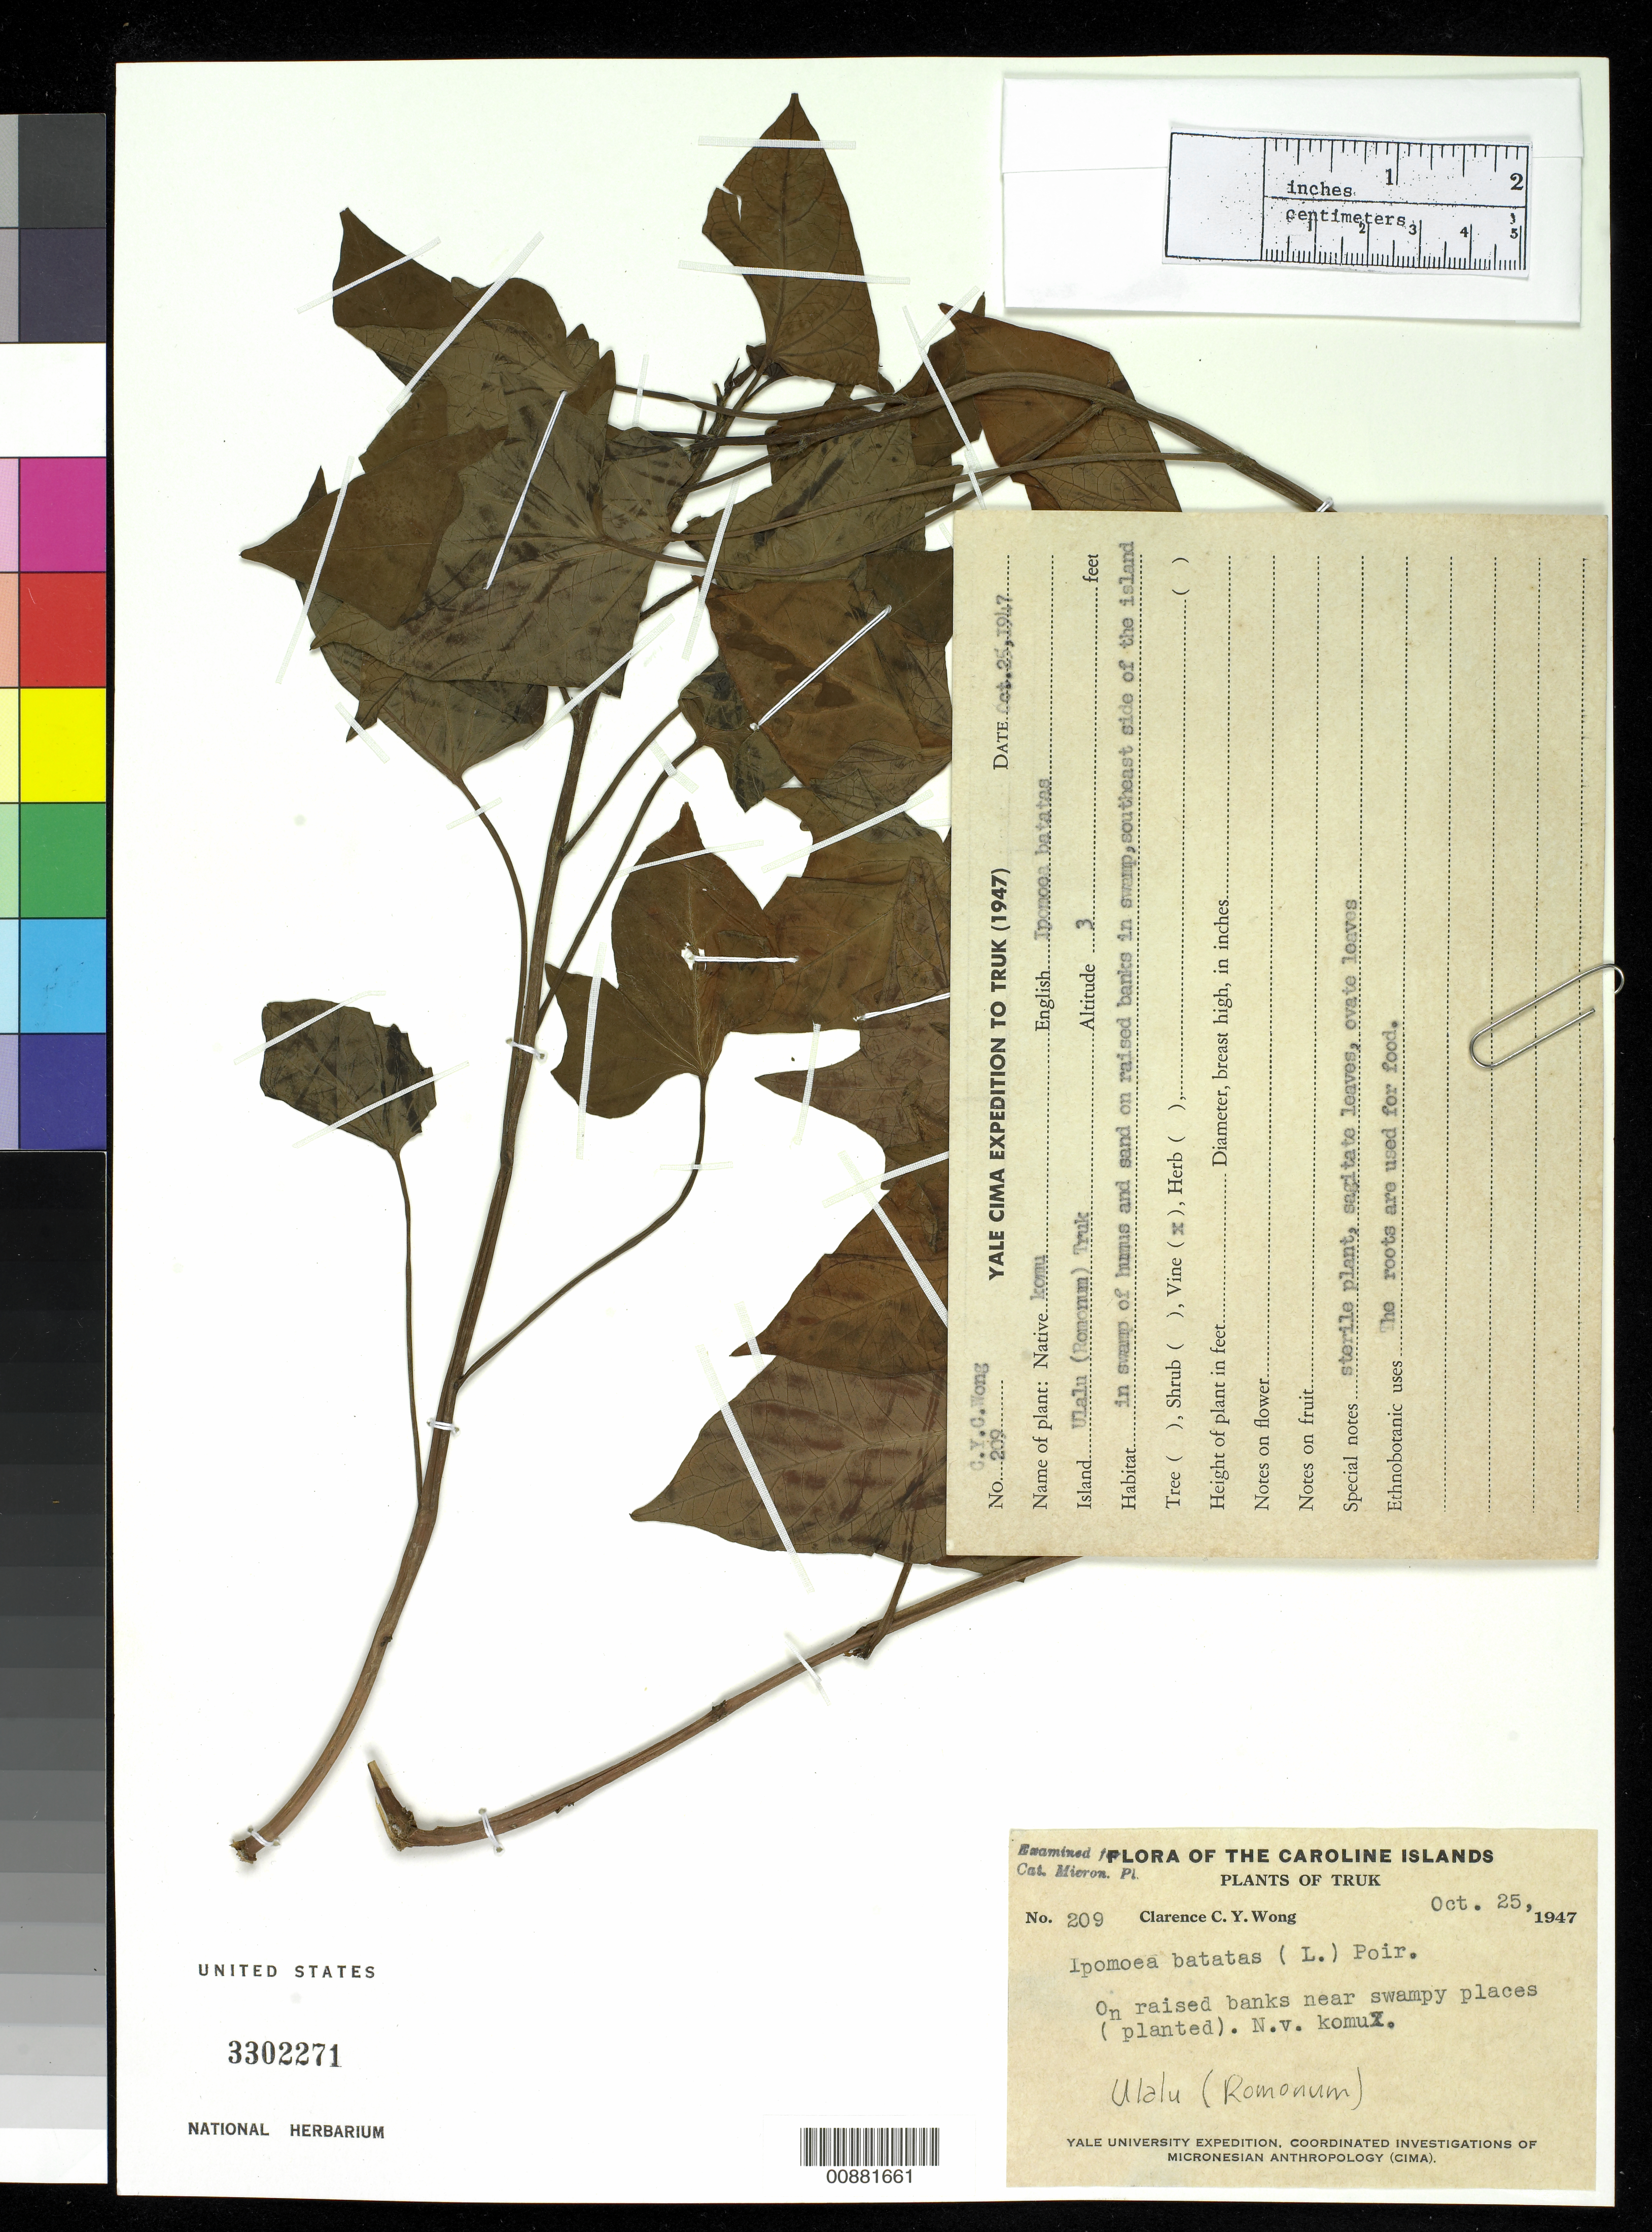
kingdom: Plantae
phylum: Tracheophyta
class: Magnoliopsida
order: Solanales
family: Convolvulaceae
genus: Ipomoea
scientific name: Ipomoea batatas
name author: (L.) Lam.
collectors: C. Wong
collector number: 209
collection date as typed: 25 Oct 1947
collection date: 1947-10-25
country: Micronesia, Federated States of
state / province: Truk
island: Romonum [Ulalu]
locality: Ulala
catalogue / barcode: US 3302271